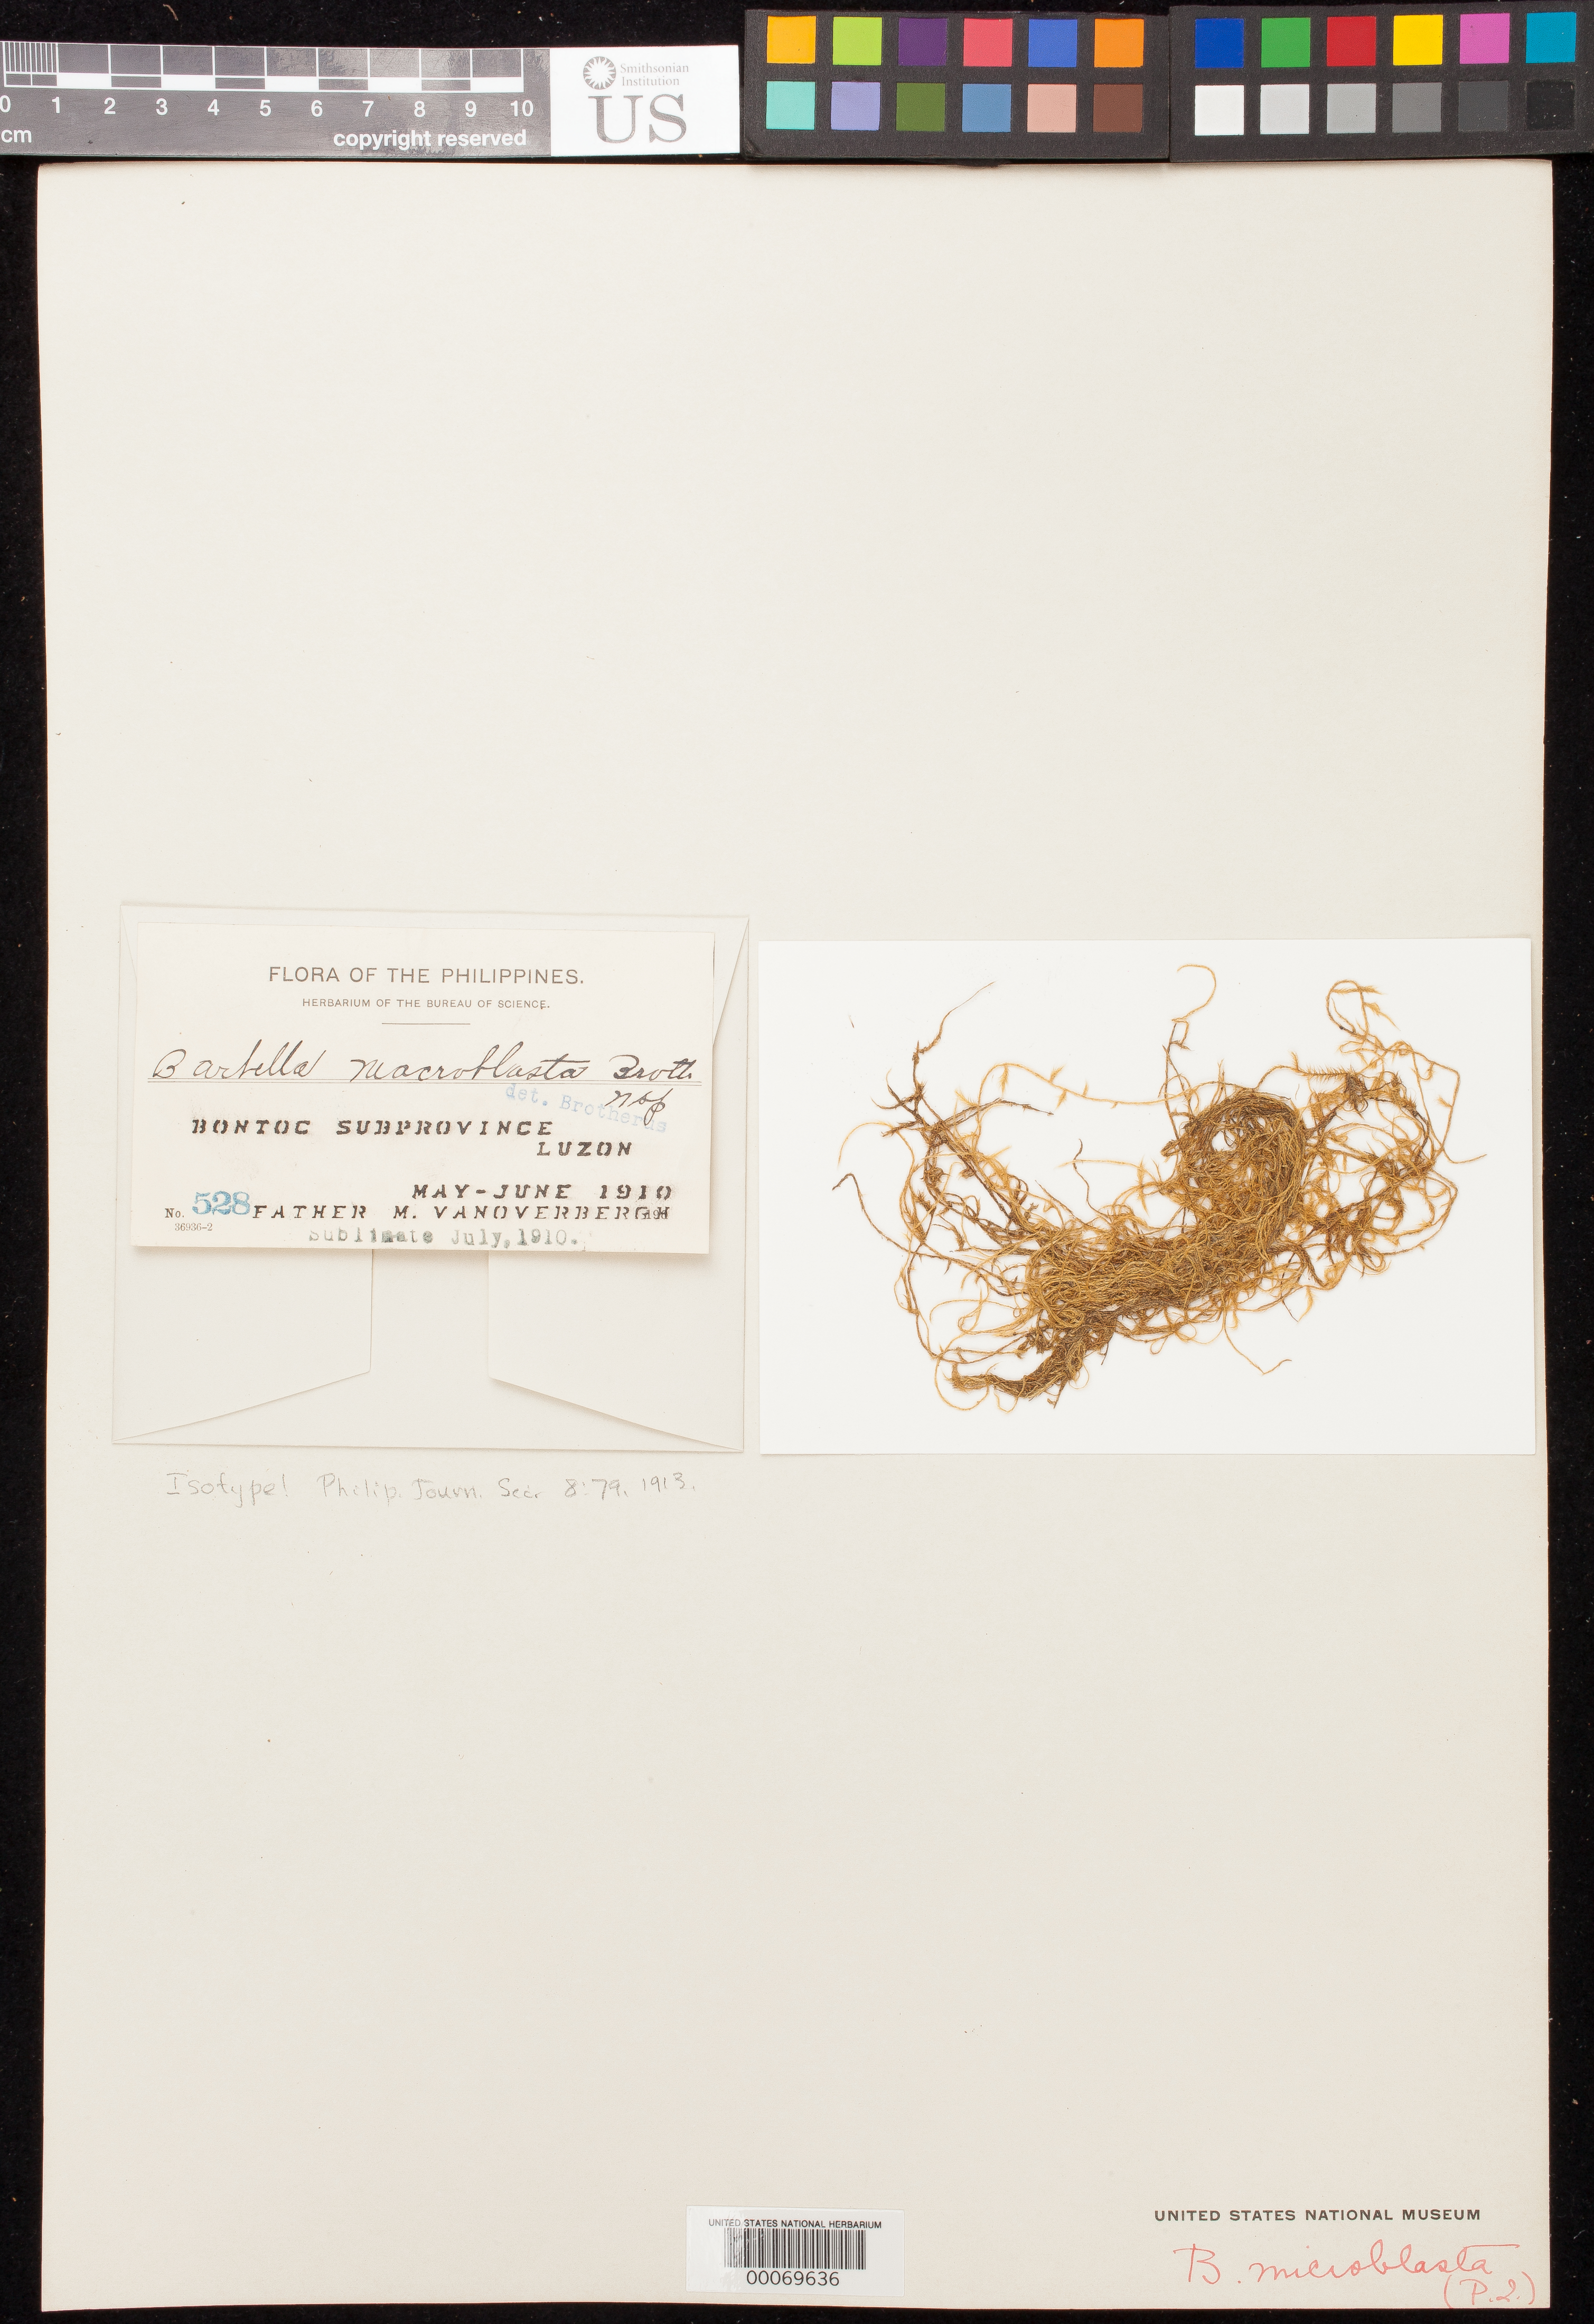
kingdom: Plantae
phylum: Bryophyta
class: Bryopsida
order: Hypnales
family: Meteoriaceae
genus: Barbella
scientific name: Barbella macroblasta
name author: Broth.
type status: Isotype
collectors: M. Vanoverbergh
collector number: Bur. Sci. 528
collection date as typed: May 1910 to -- Jun 1910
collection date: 1910-05/1910-06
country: Philippines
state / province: Cordillera (Administrative Region)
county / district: Mountain province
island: Luzon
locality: Bontoc.